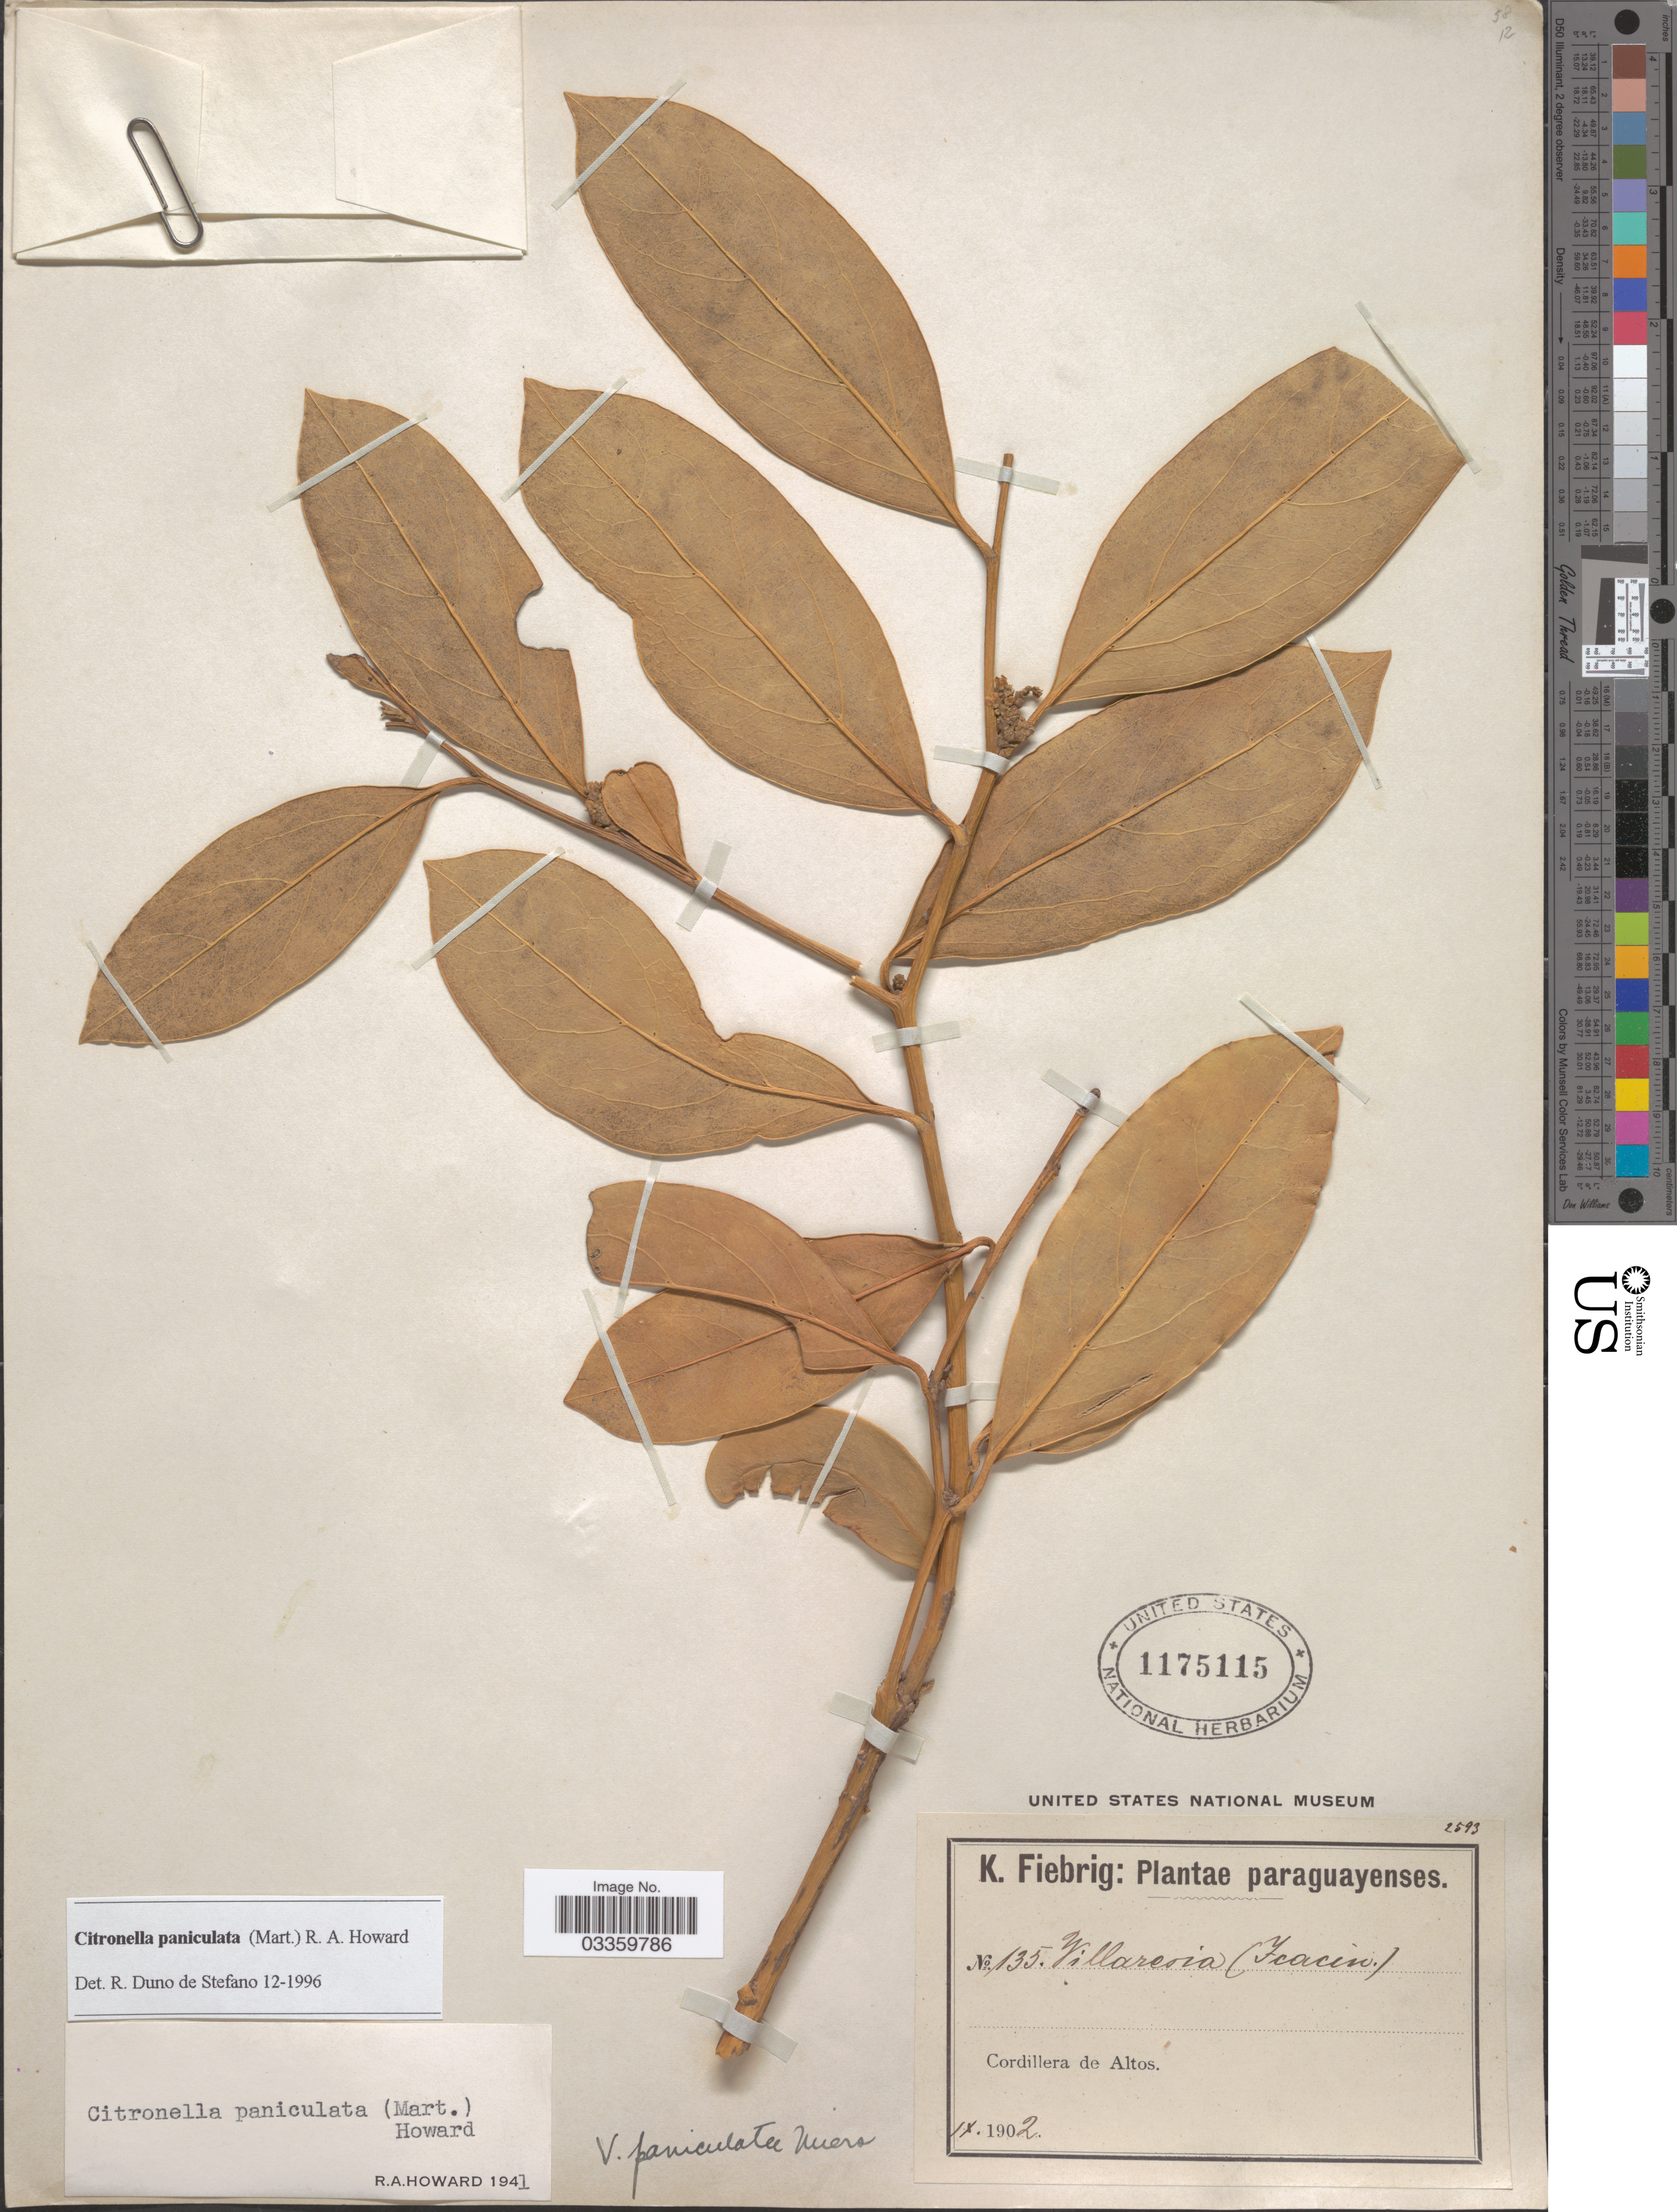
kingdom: Plantae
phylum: Tracheophyta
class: Magnoliopsida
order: Cardiopteridales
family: Cardiopteridaceae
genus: Citronella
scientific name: Citronella paniculata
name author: (Mart.) R.A. Howard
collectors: K. Fiebrig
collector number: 135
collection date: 1902-09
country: Paraguay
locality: Paraguayenses. Cordillera de Altos.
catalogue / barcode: US 1175115